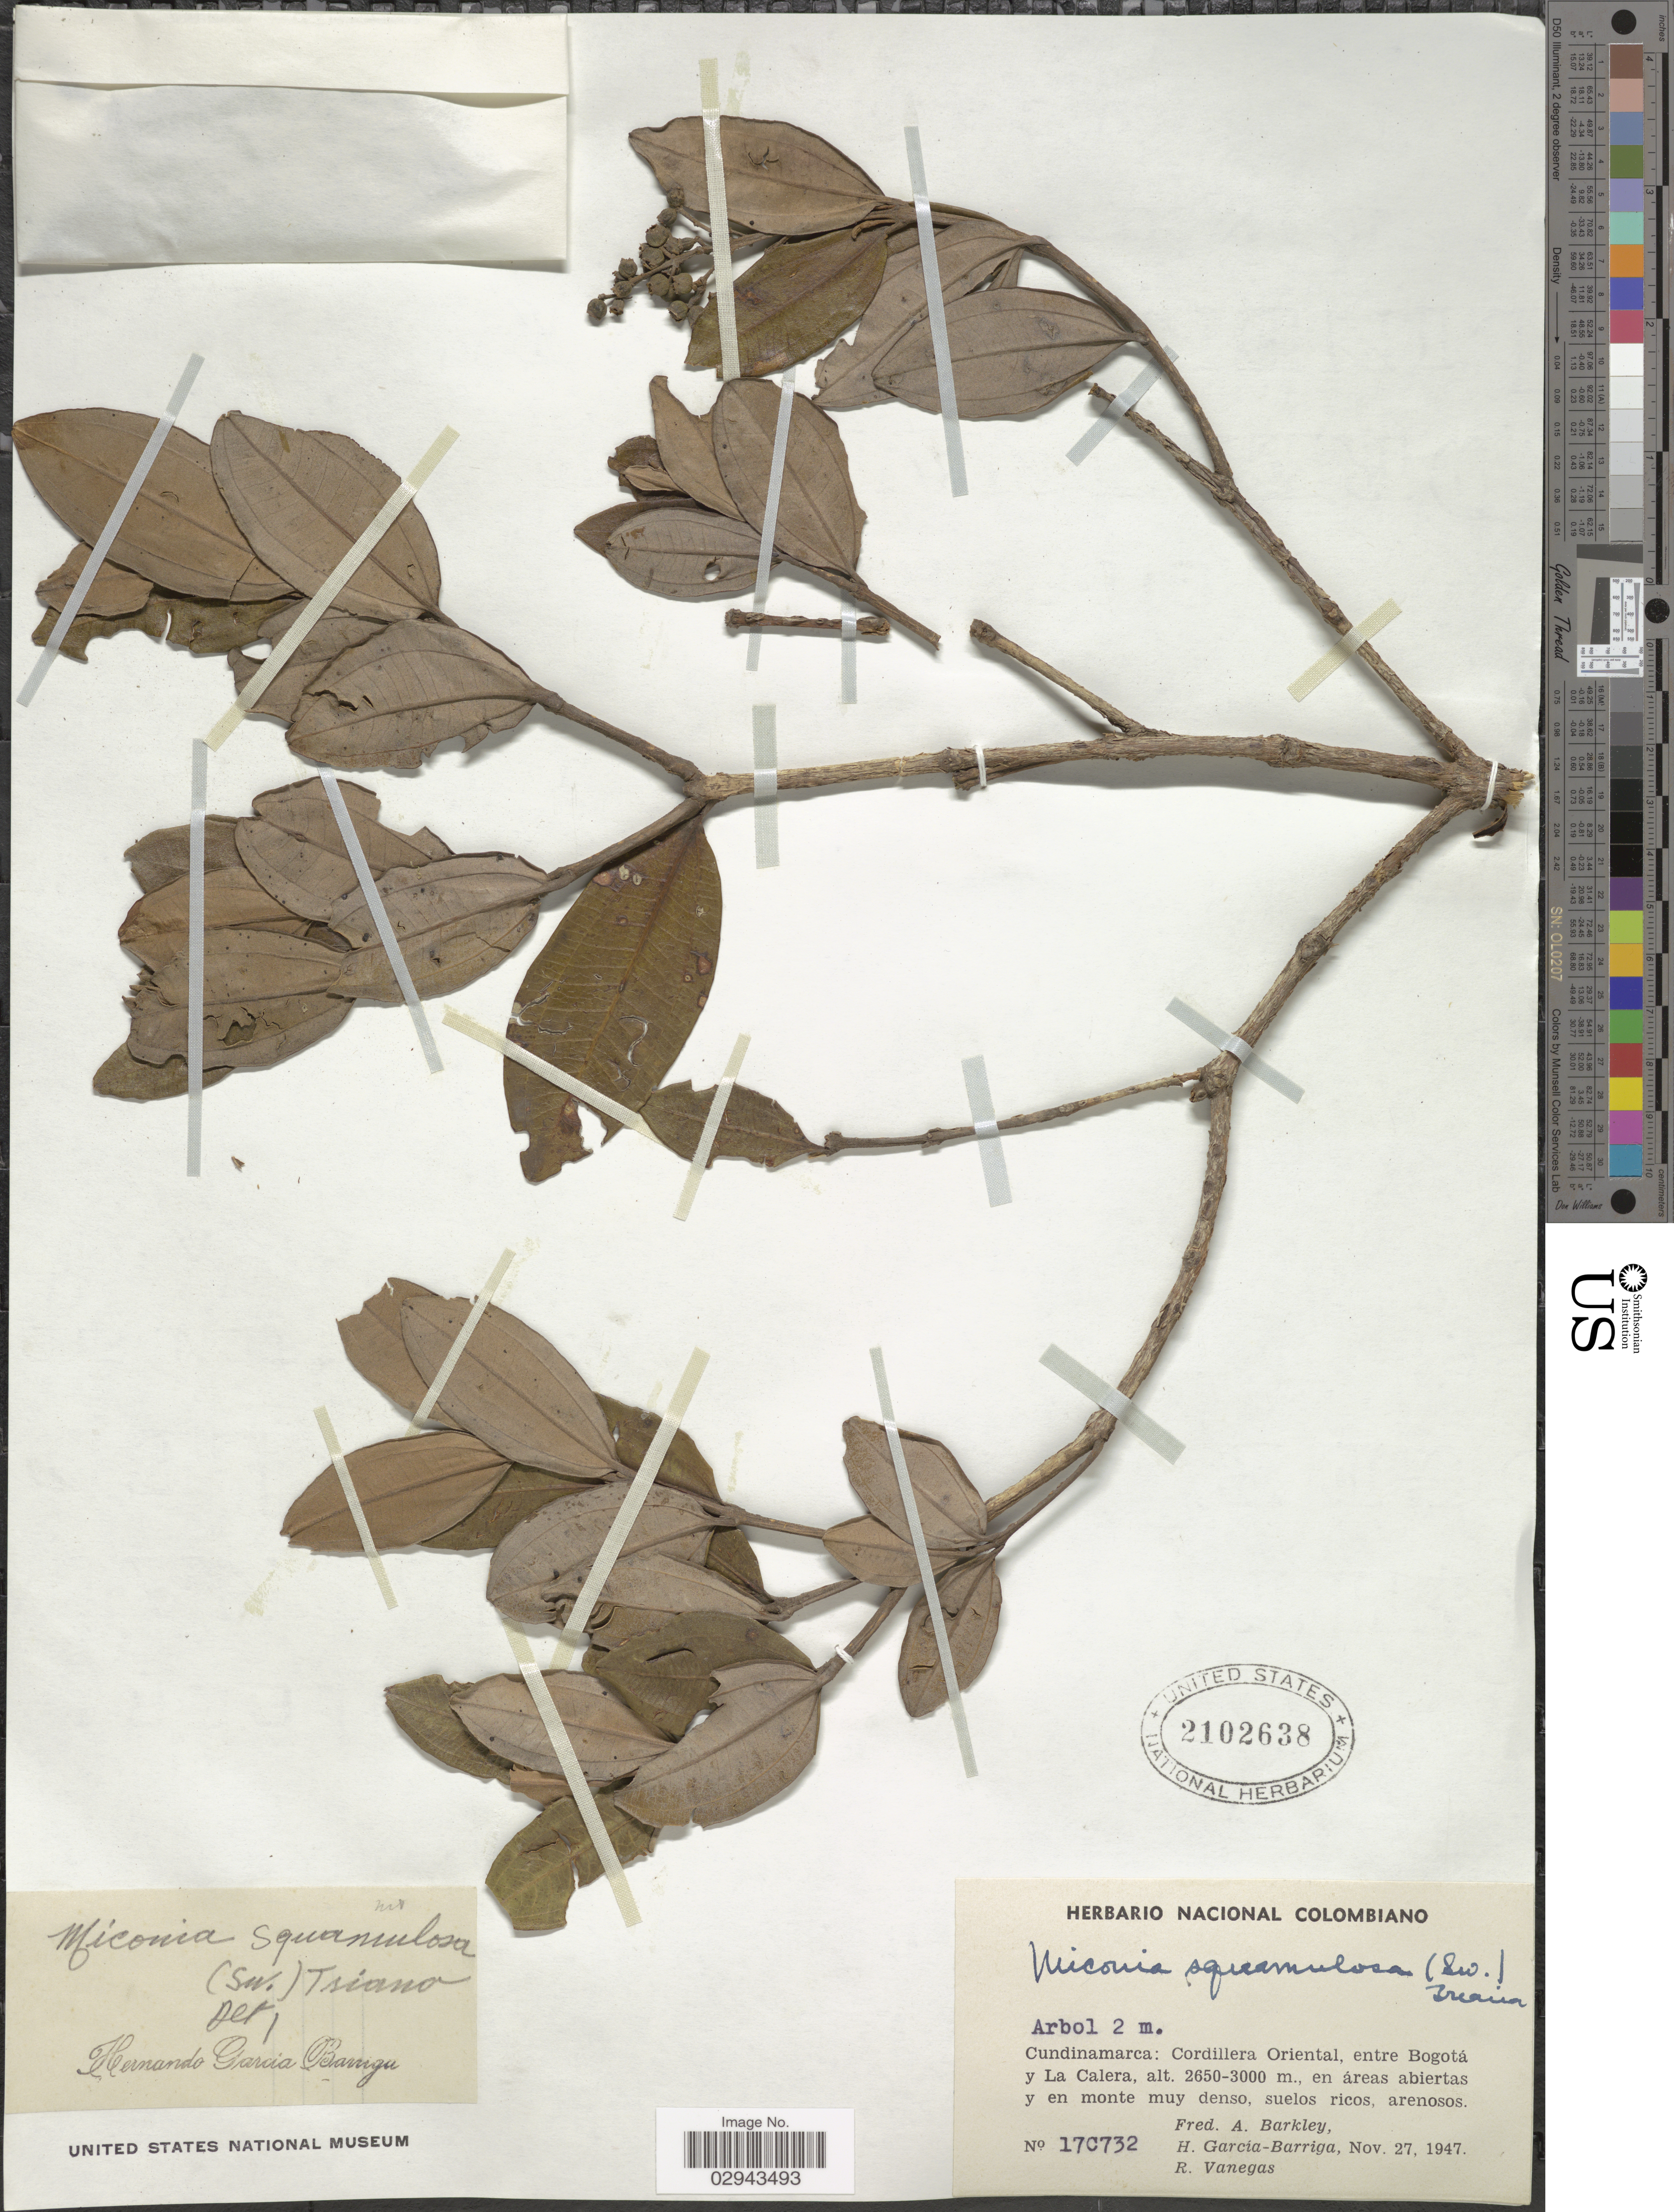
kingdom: Plantae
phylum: Tracheophyta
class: Magnoliopsida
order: Myrtales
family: Melastomataceae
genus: Miconia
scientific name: Miconia squamulosa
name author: (Sm.) Triana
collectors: F. A. Barkley, H. García Barriga & R. Vanegas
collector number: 170732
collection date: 1947-11-27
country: Colombia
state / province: Cundinamarca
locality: Cordillera Oriental, entre Bogotá y La Calera.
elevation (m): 2650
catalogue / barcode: US 2102638